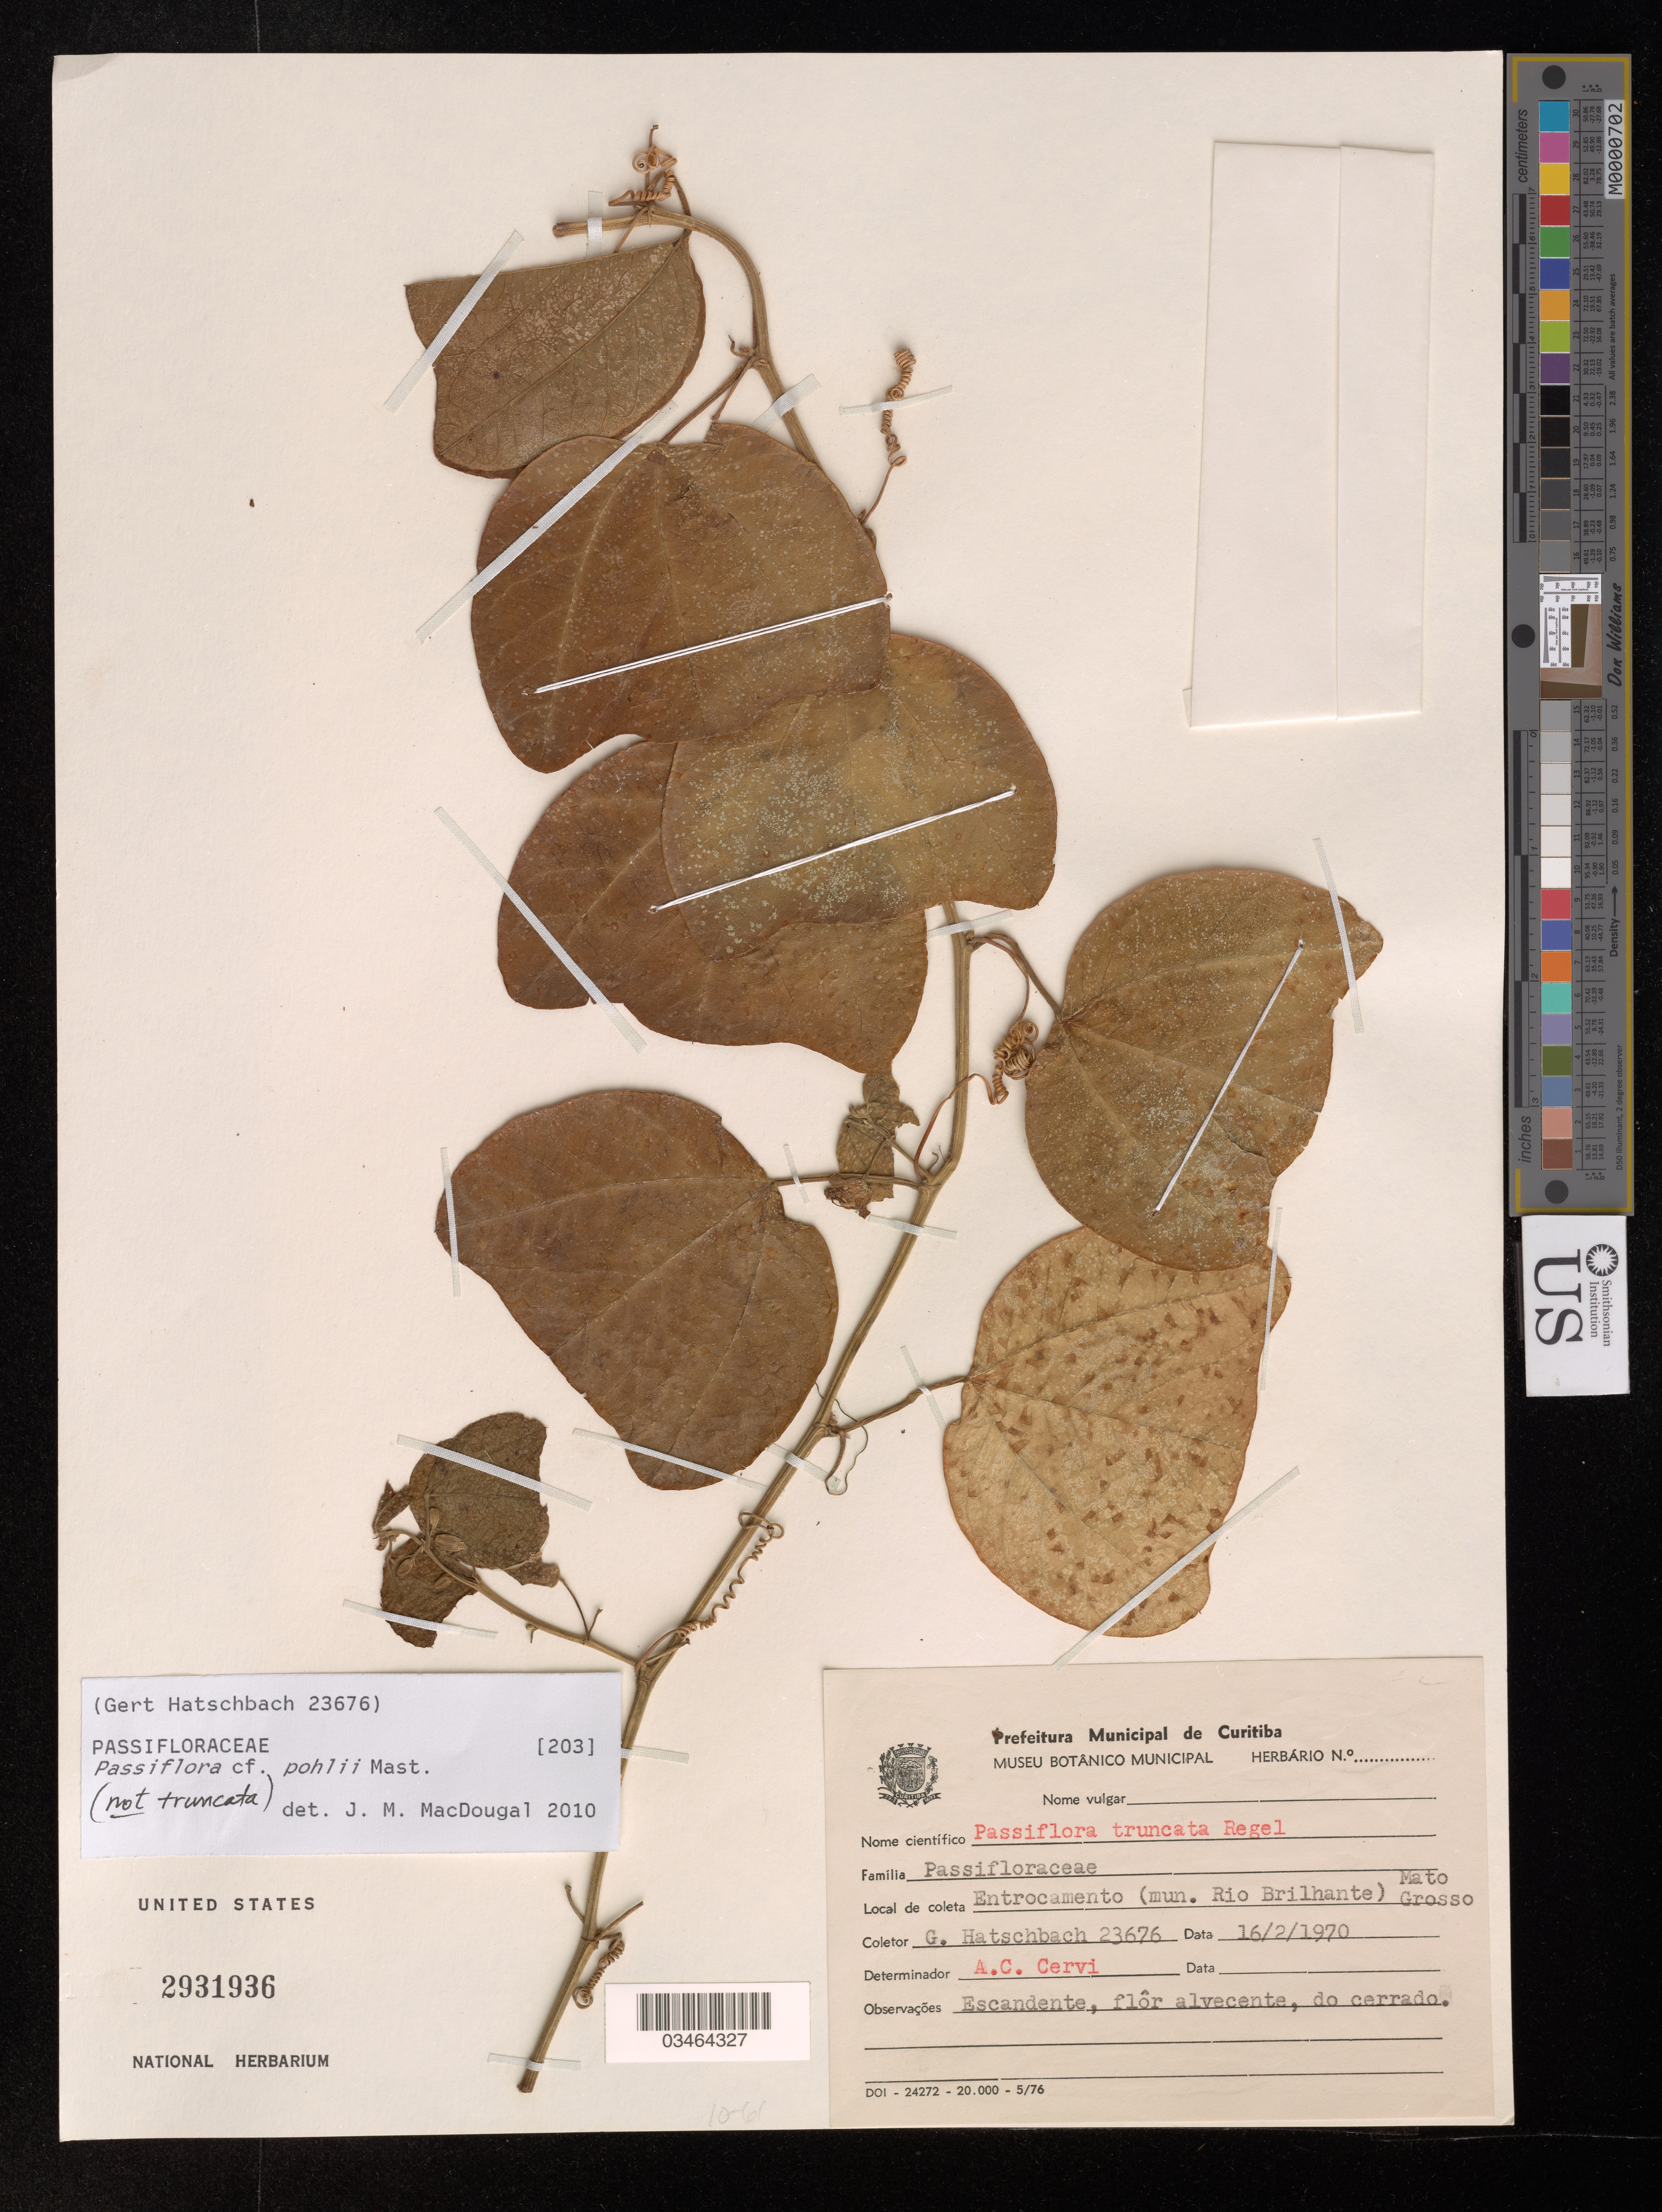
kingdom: Plantae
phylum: Tracheophyta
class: Magnoliopsida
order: Malpighiales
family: Passifloraceae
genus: Passiflora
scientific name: Passiflora pohlii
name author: Mast.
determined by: MacDougal, John M.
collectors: G. Hatschbach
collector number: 23676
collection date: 1970-02-16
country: Brazil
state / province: Mato Grosso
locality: Entrocamento (mun. Rio Brilhante).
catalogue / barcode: US 2931936